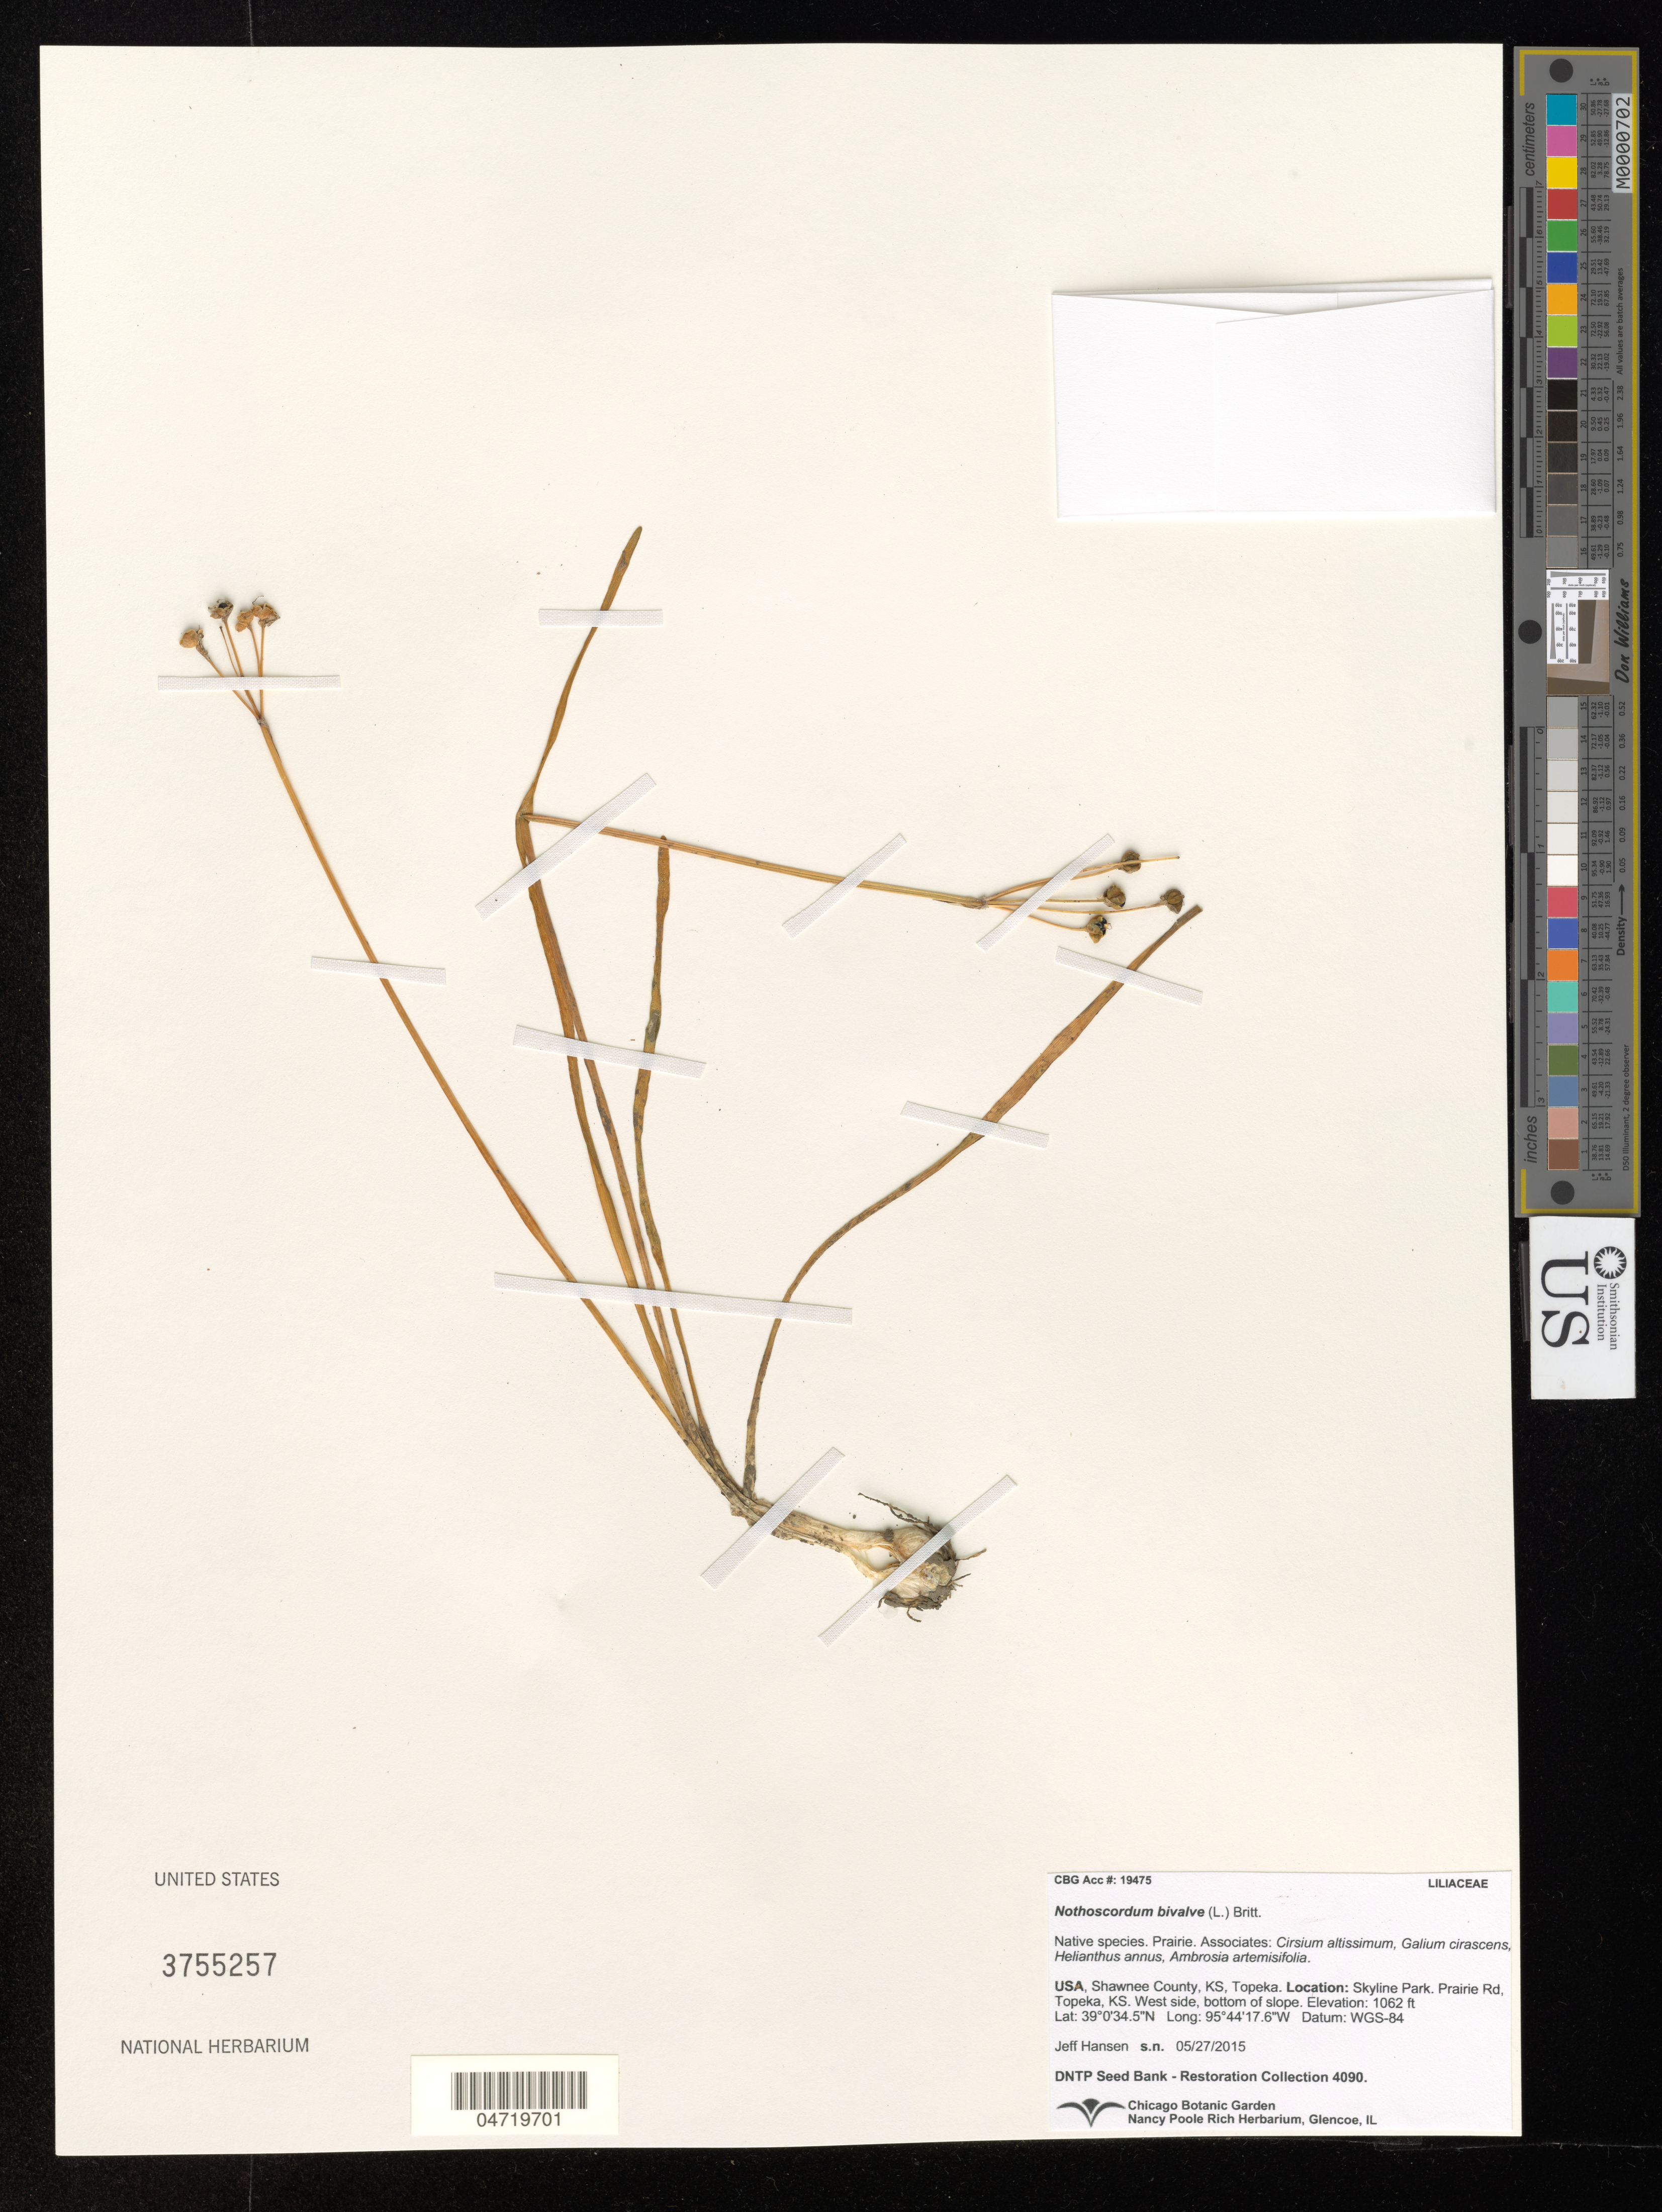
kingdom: Plantae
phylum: Tracheophyta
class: Liliopsida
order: Asparagales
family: Amaryllidaceae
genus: Nothoscordum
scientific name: Nothoscordum bivalve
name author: (L.) Britton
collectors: J. Hansen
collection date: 2015-05-27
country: United States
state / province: Kansas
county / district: Shawnee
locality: Shawnee County, KS, Topeka. Skyline Park. Prairie Rd, Topeka, KS. West side, bottom of slope.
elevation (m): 324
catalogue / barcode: US 3755257